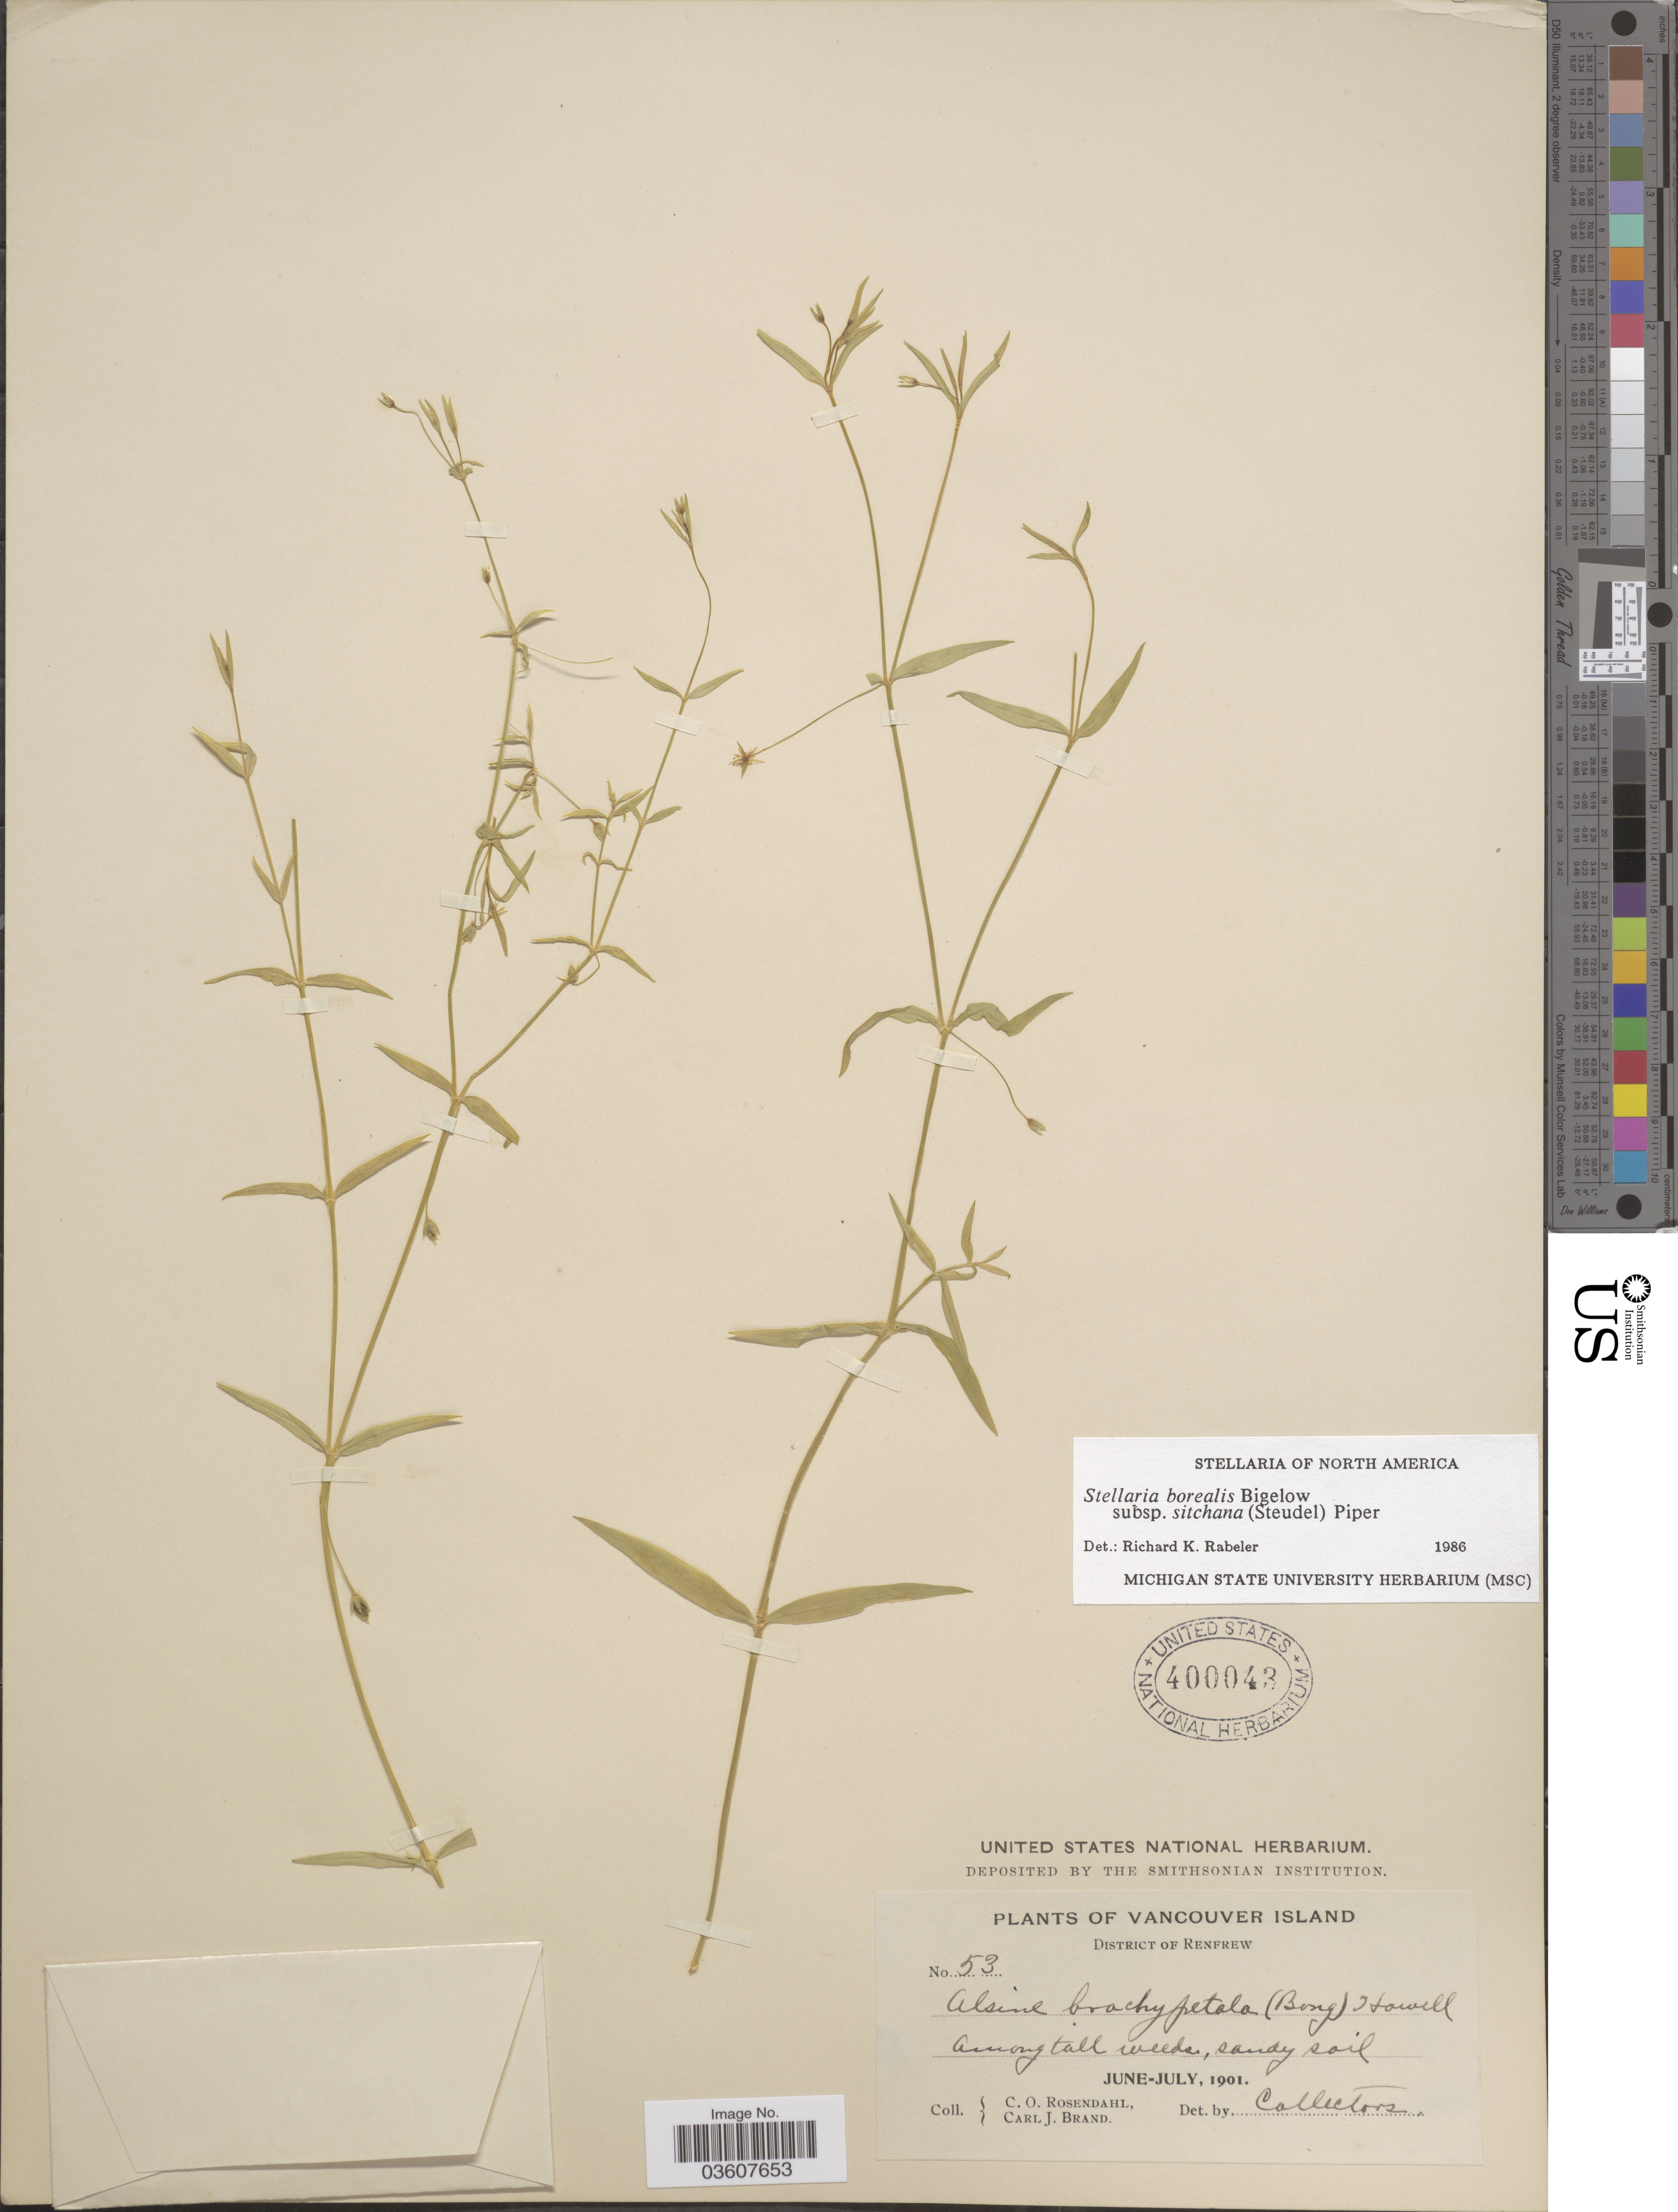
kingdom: Plantae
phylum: Tracheophyta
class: Magnoliopsida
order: Caryophyllales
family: Caryophyllaceae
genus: Stellaria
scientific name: Stellaria borealis subsp. sitchana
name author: (Steud.) Piper & Beattie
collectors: C. O. Rosendahl & C. J. Brand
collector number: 53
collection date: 1901-06/1907-07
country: Canada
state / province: British Columbia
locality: Vancouver Island. District of Renfrew.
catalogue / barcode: US 400043